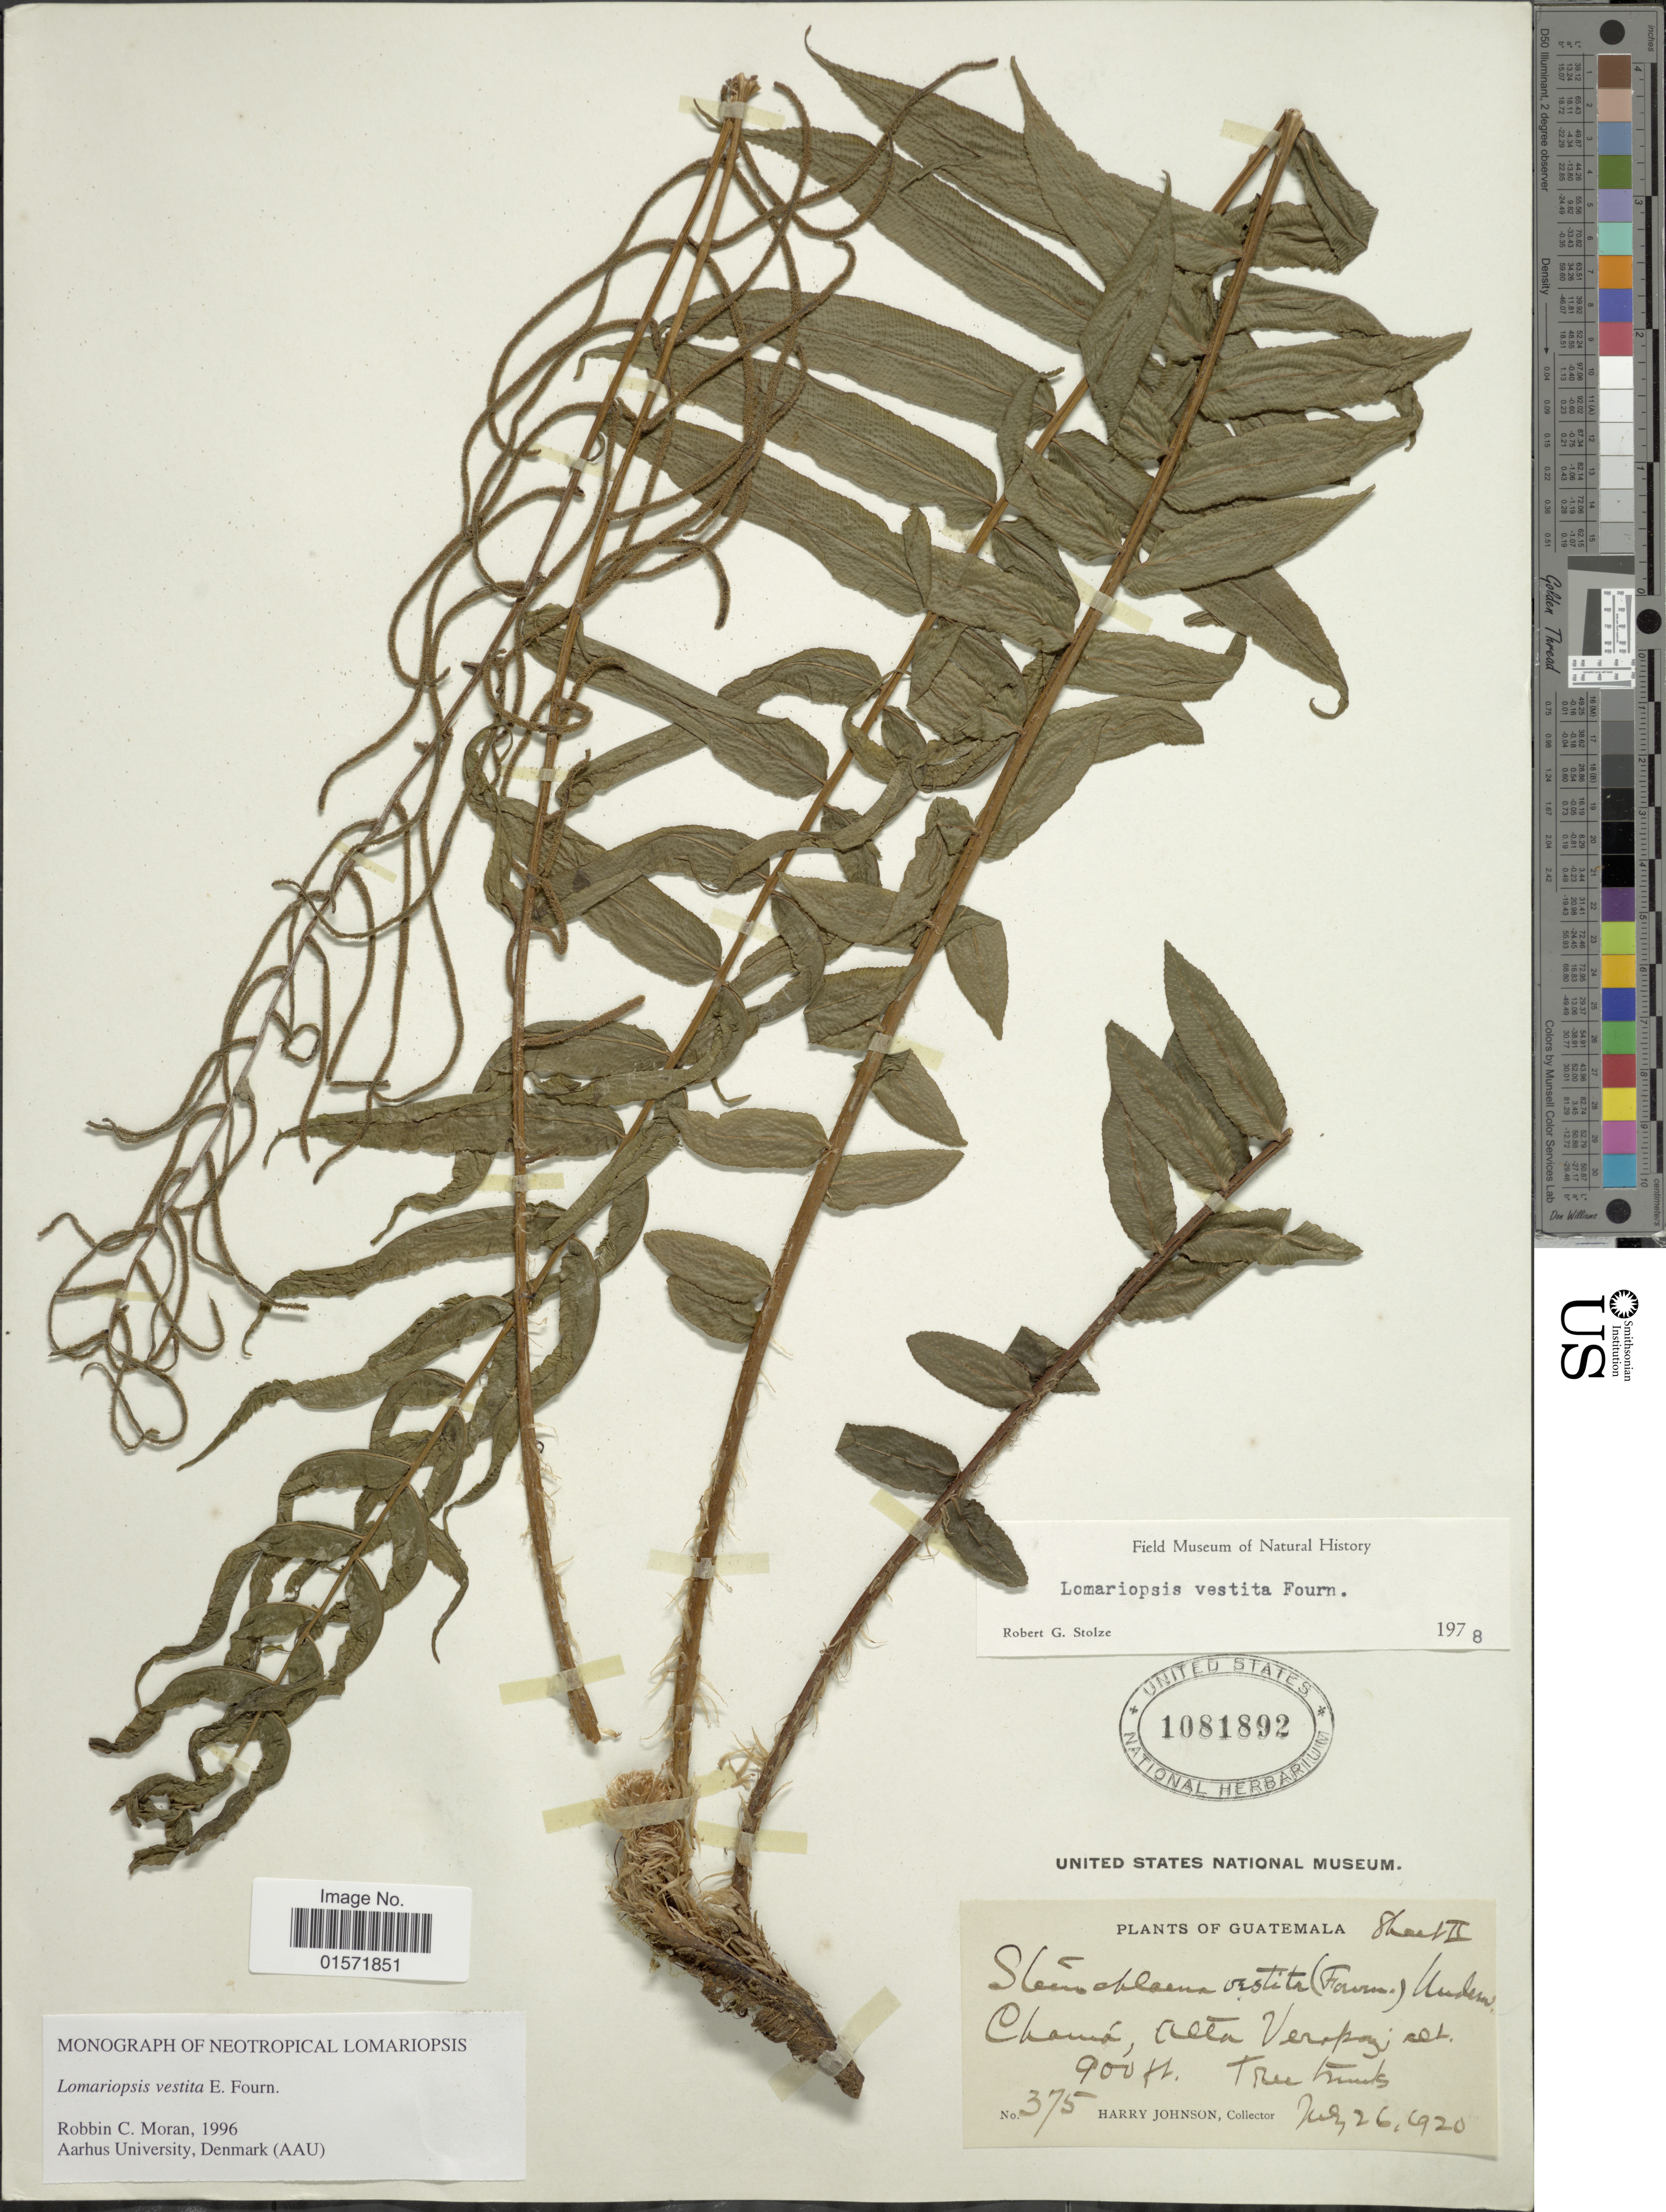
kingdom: Plantae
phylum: Tracheophyta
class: Polypodiopsida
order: Polypodiales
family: Lomariopsidaceae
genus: Lomariopsis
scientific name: Lomariopsis vestita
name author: E. Fourn.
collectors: H. Johnson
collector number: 375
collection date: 1920-07-26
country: Guatemala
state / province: Alta Verapaz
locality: Chamá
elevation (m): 274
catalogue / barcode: US 1081892